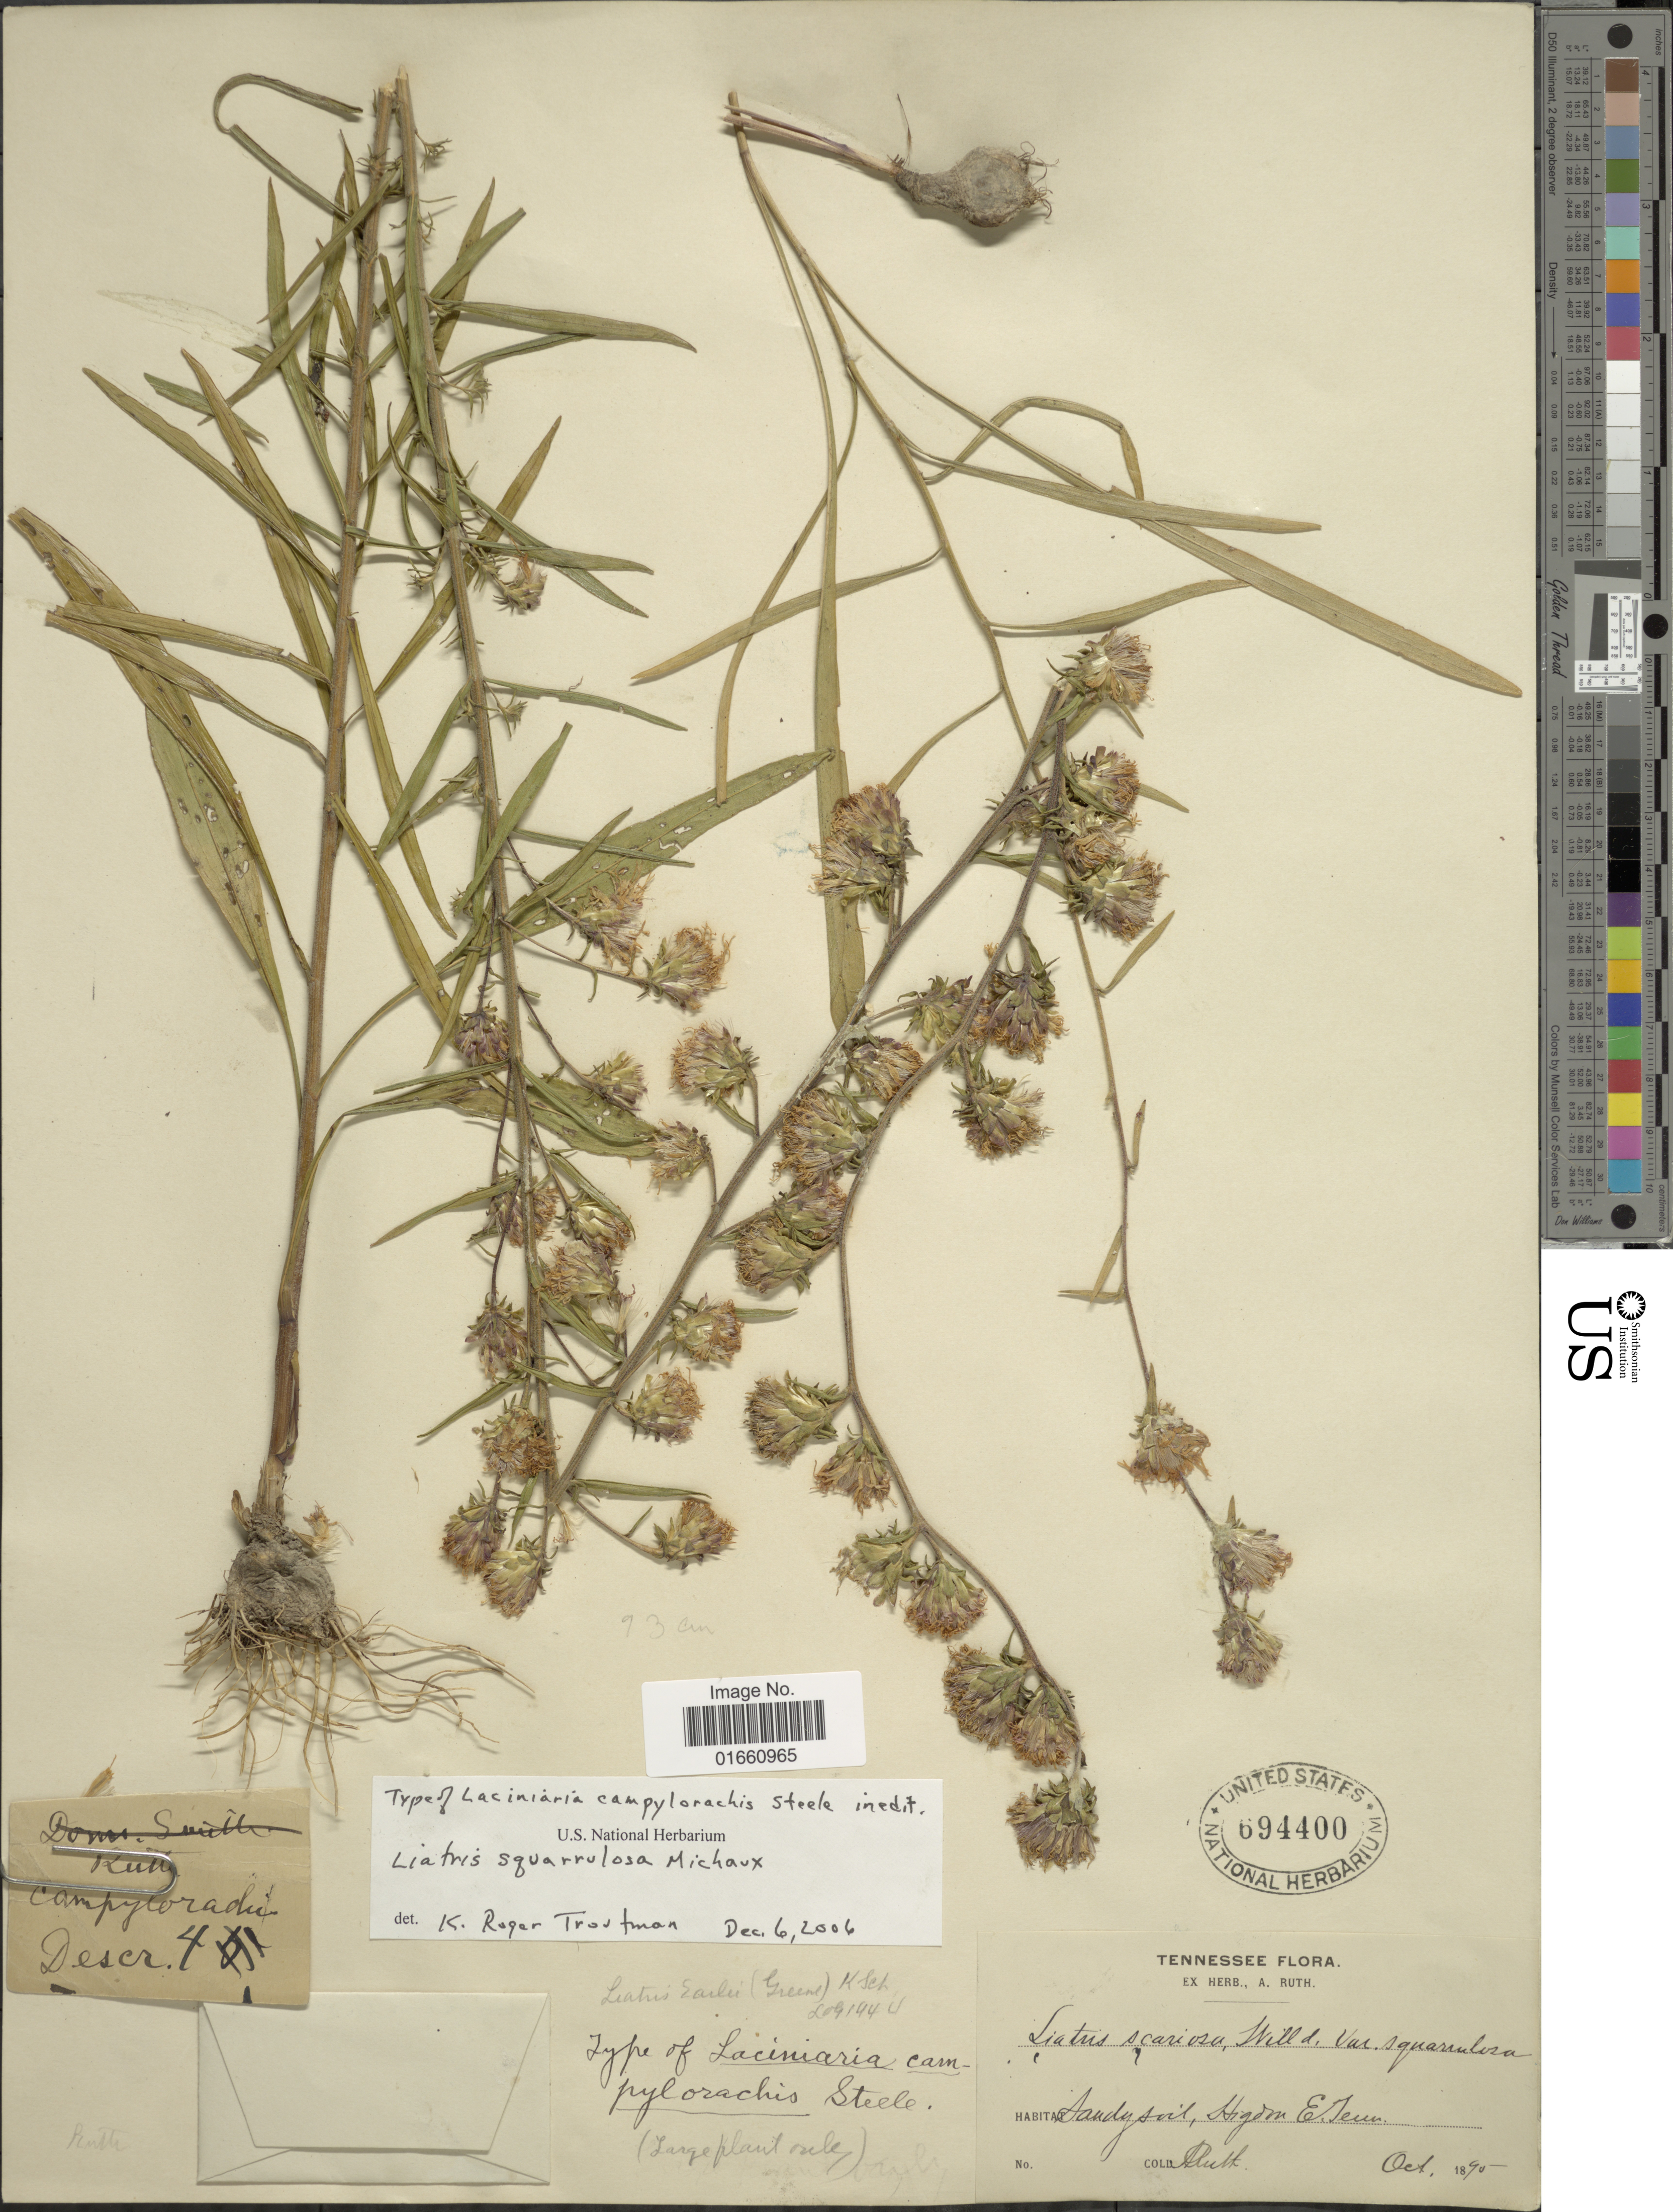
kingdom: Plantae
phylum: Tracheophyta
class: Magnoliopsida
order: Asterales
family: Asteraceae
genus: Liatris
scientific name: Liatris squarrulosa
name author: Michx.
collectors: A. Ruth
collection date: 1895-10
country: United States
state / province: Tennessee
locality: Sandy soil, Higdon E.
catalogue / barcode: US 694400